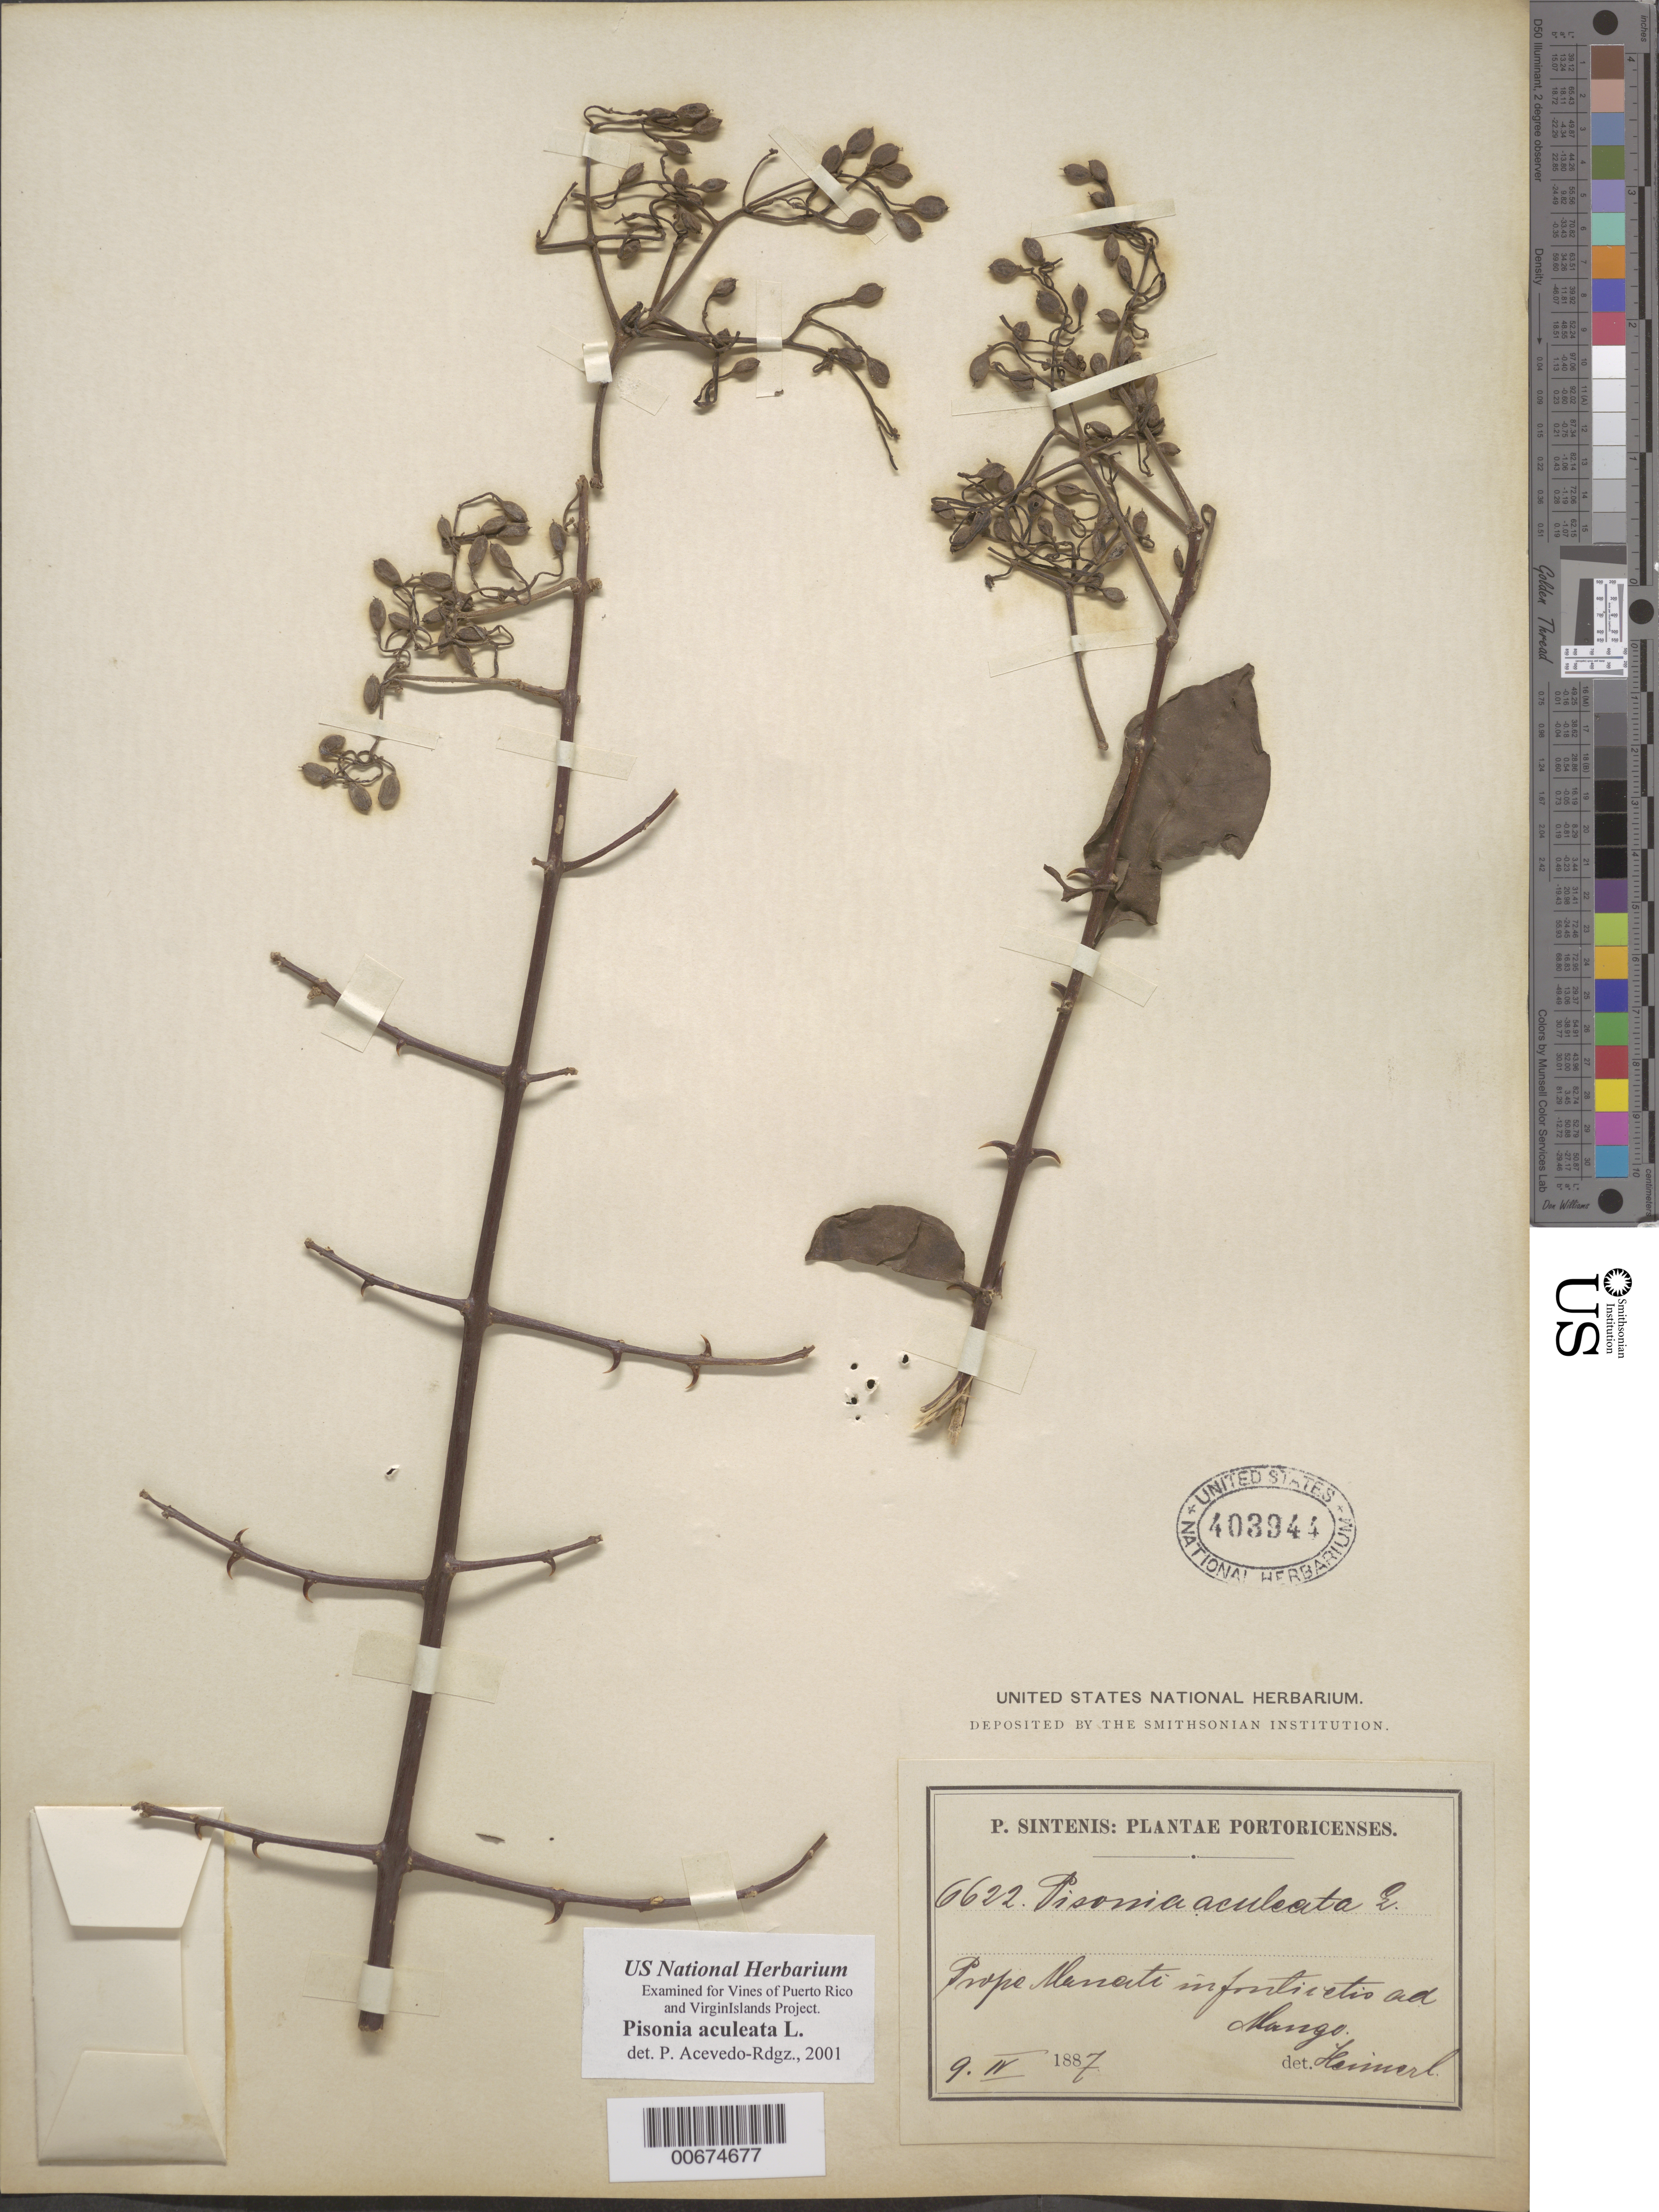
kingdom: Plantae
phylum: Tracheophyta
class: Magnoliopsida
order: Caryophyllales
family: Nyctaginaceae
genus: Pisonia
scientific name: Pisonia aculeata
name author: L.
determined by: Acevedo-Rodríguez, P., (BOT), Smithsonian Institution - National Museum of Natural History (UNITED STATES)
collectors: P. Sintenis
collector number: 6622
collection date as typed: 09 Apr 1887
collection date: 1887-04-09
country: Puerto Rico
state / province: Manatí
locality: ad Mango "Heimerl"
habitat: in fruticetis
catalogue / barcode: US 403944